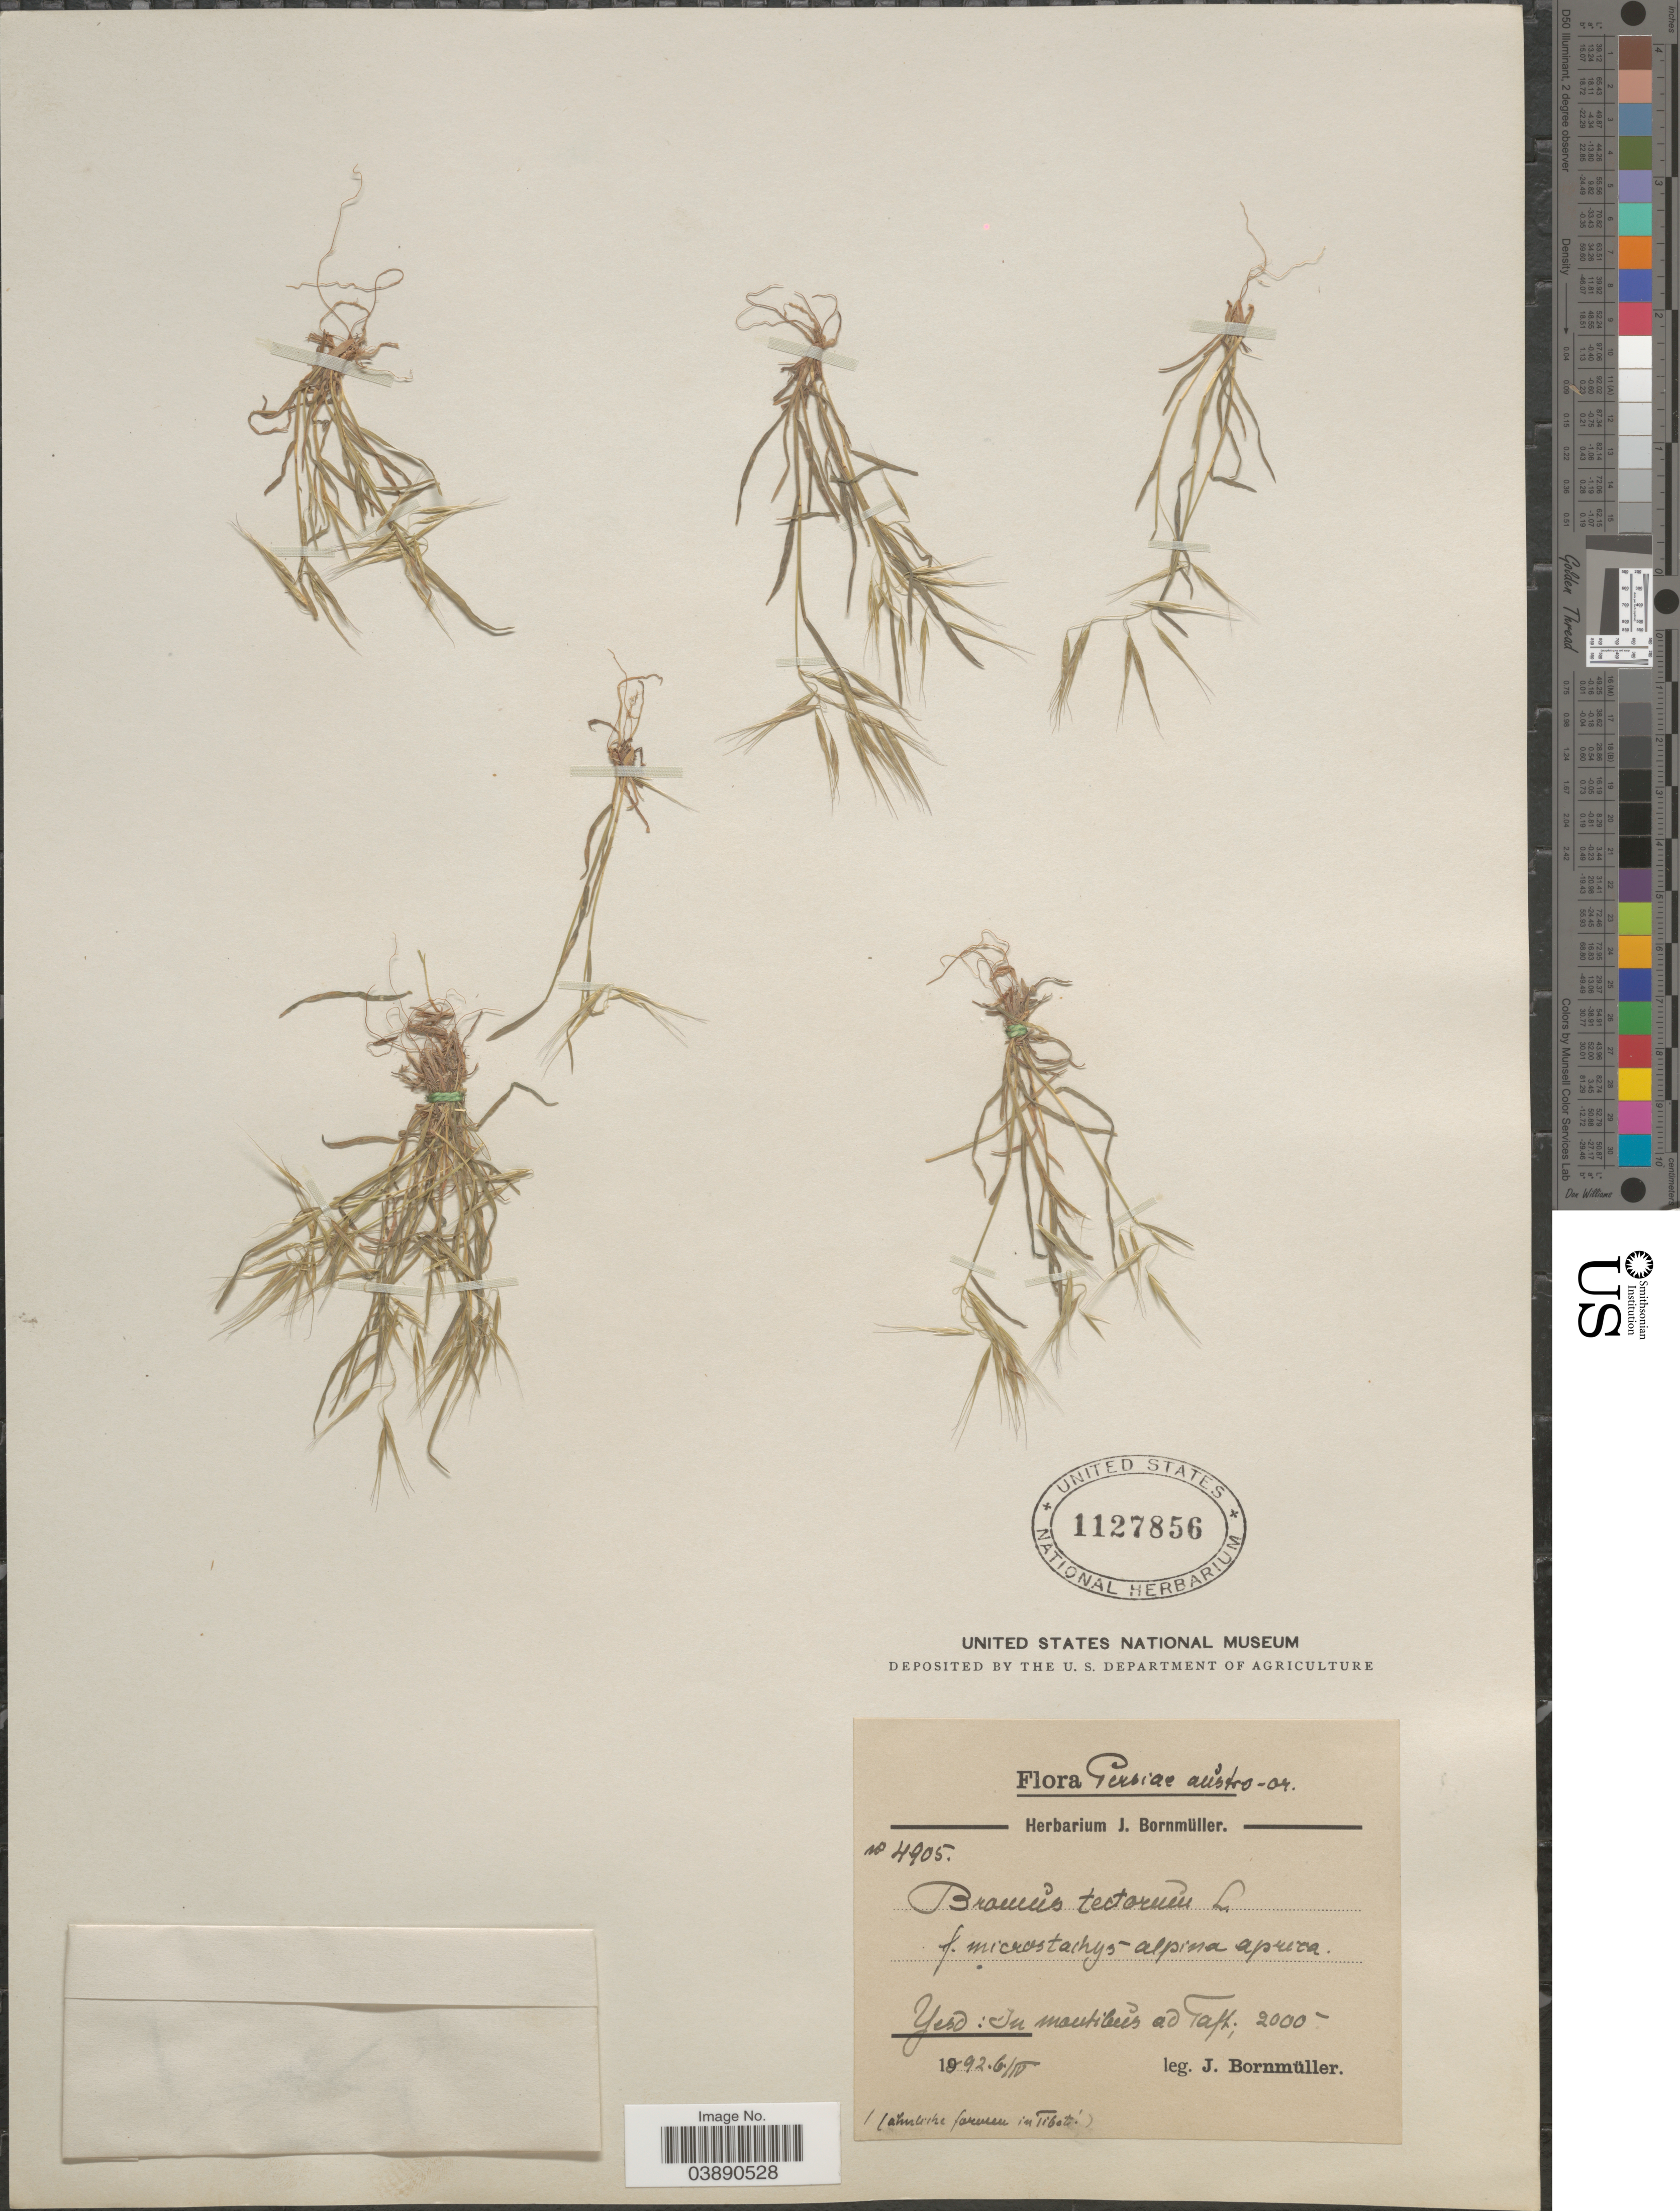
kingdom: Plantae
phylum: Tracheophyta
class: Liliopsida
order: Poales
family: Poaceae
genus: Bromus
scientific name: Bromus tectorum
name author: L.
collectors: J. Bornmüller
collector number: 4905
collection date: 1892-04-06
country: Iran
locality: Persiae austro-or. Yesd: In montibus ad Taft.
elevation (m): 610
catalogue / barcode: US 1127856